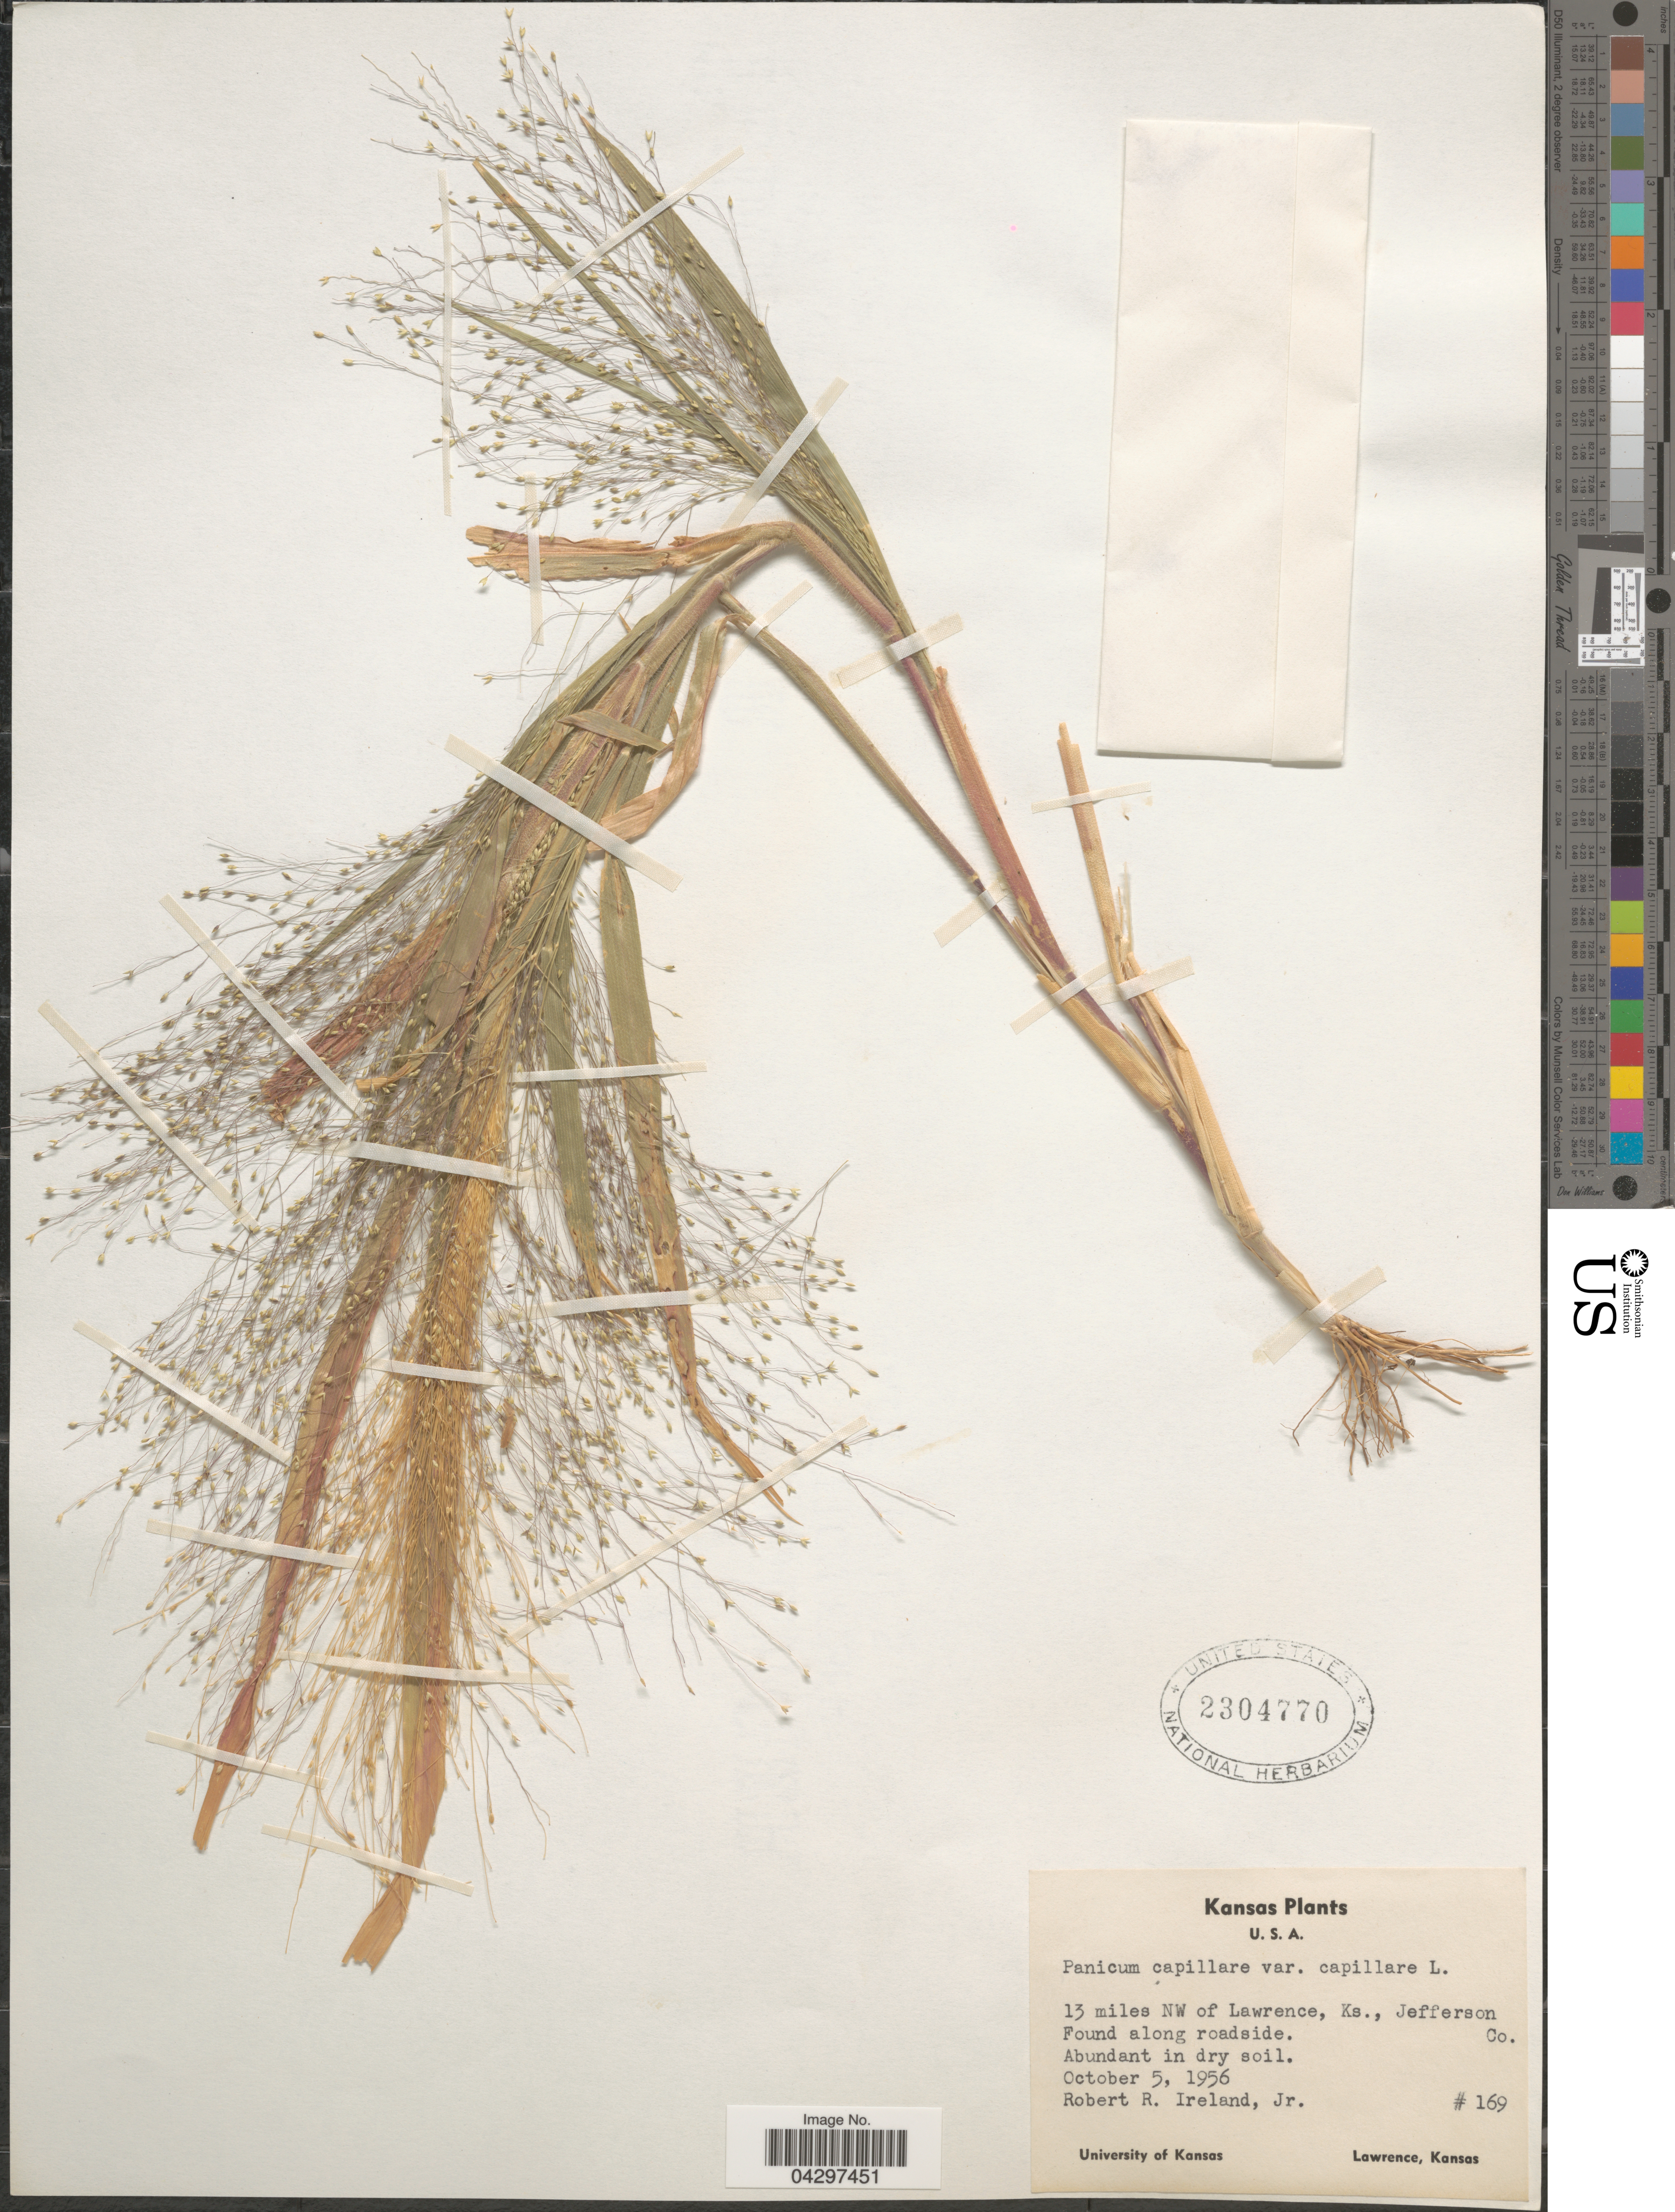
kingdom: Plantae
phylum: Tracheophyta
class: Liliopsida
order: Poales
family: Poaceae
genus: Panicum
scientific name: Panicum capillare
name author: L.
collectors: R. Ireland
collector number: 169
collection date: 1956-10-05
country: United States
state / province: Kansas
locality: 13 miles NW of Lawrence, Ks., Jefferson Co.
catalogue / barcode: US 2304770